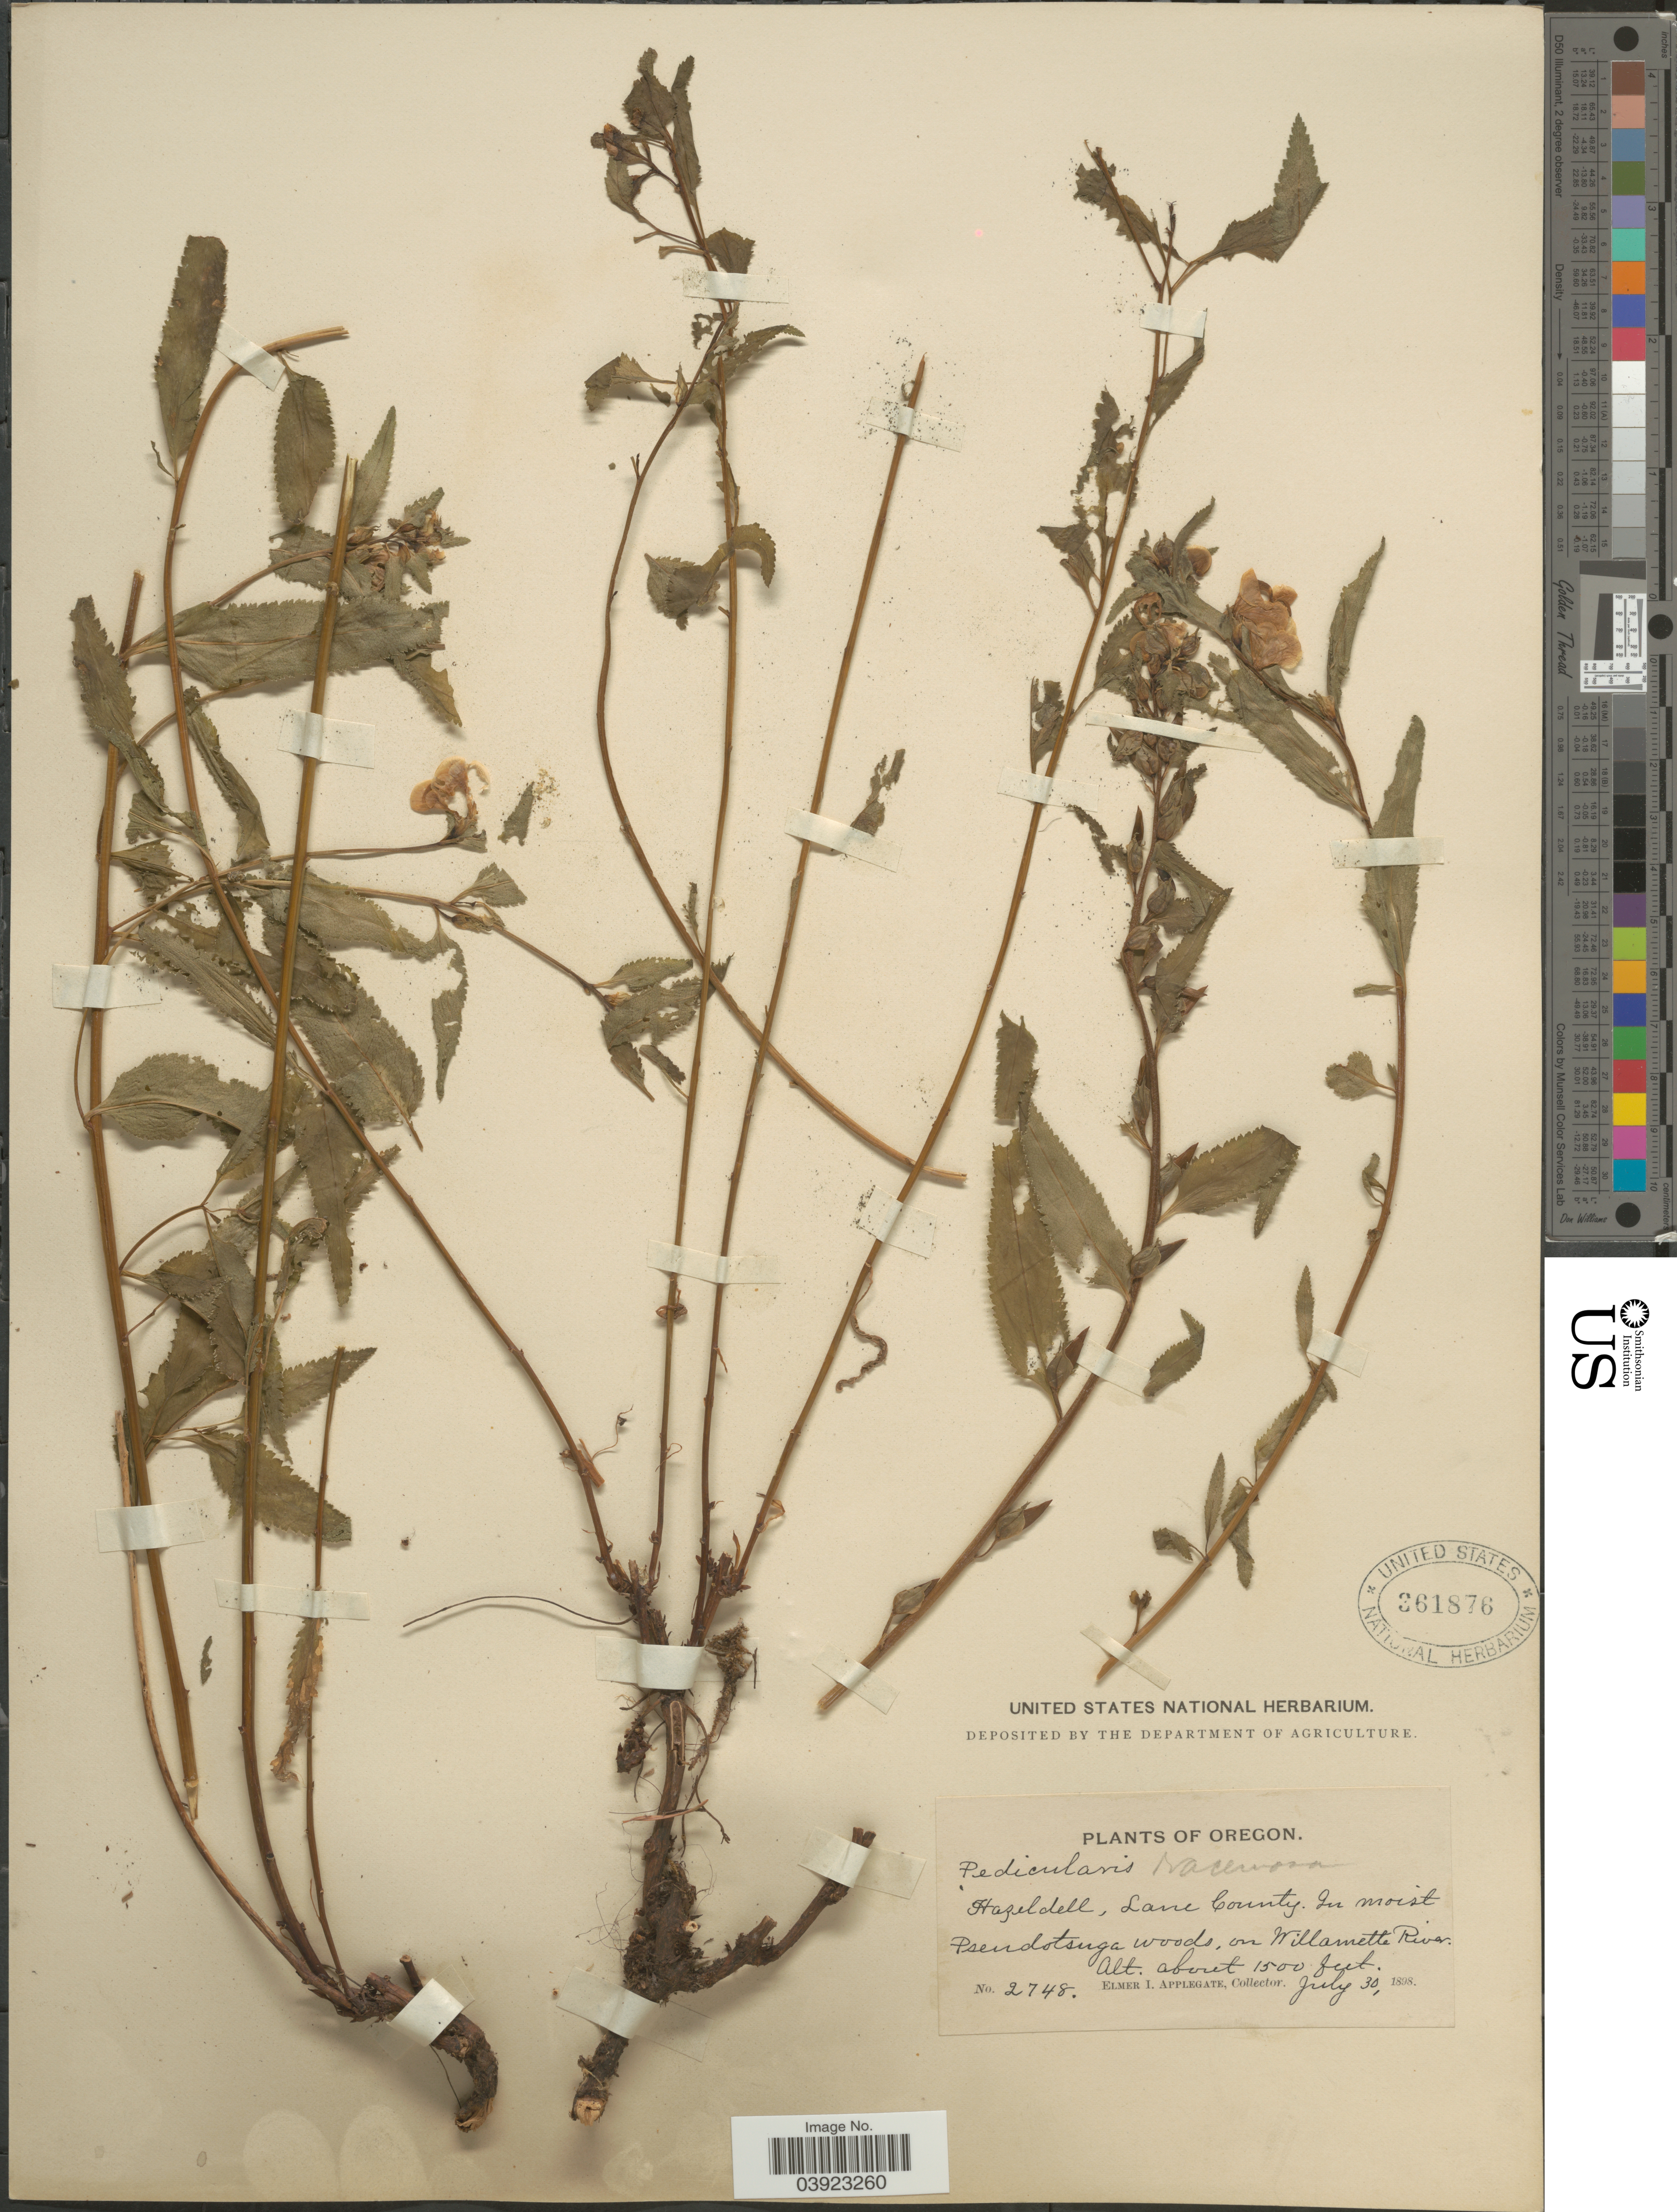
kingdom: Plantae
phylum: Tracheophyta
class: Magnoliopsida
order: Lamiales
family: Orobanchaceae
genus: Pedicularis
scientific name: Pedicularis racemosa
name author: Douglas ex Benth.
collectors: E. I. Applegate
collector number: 2748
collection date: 1898-07-30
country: United States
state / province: Oregon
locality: Hazeldell, Lane County. On Willamette River.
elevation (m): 457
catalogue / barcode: US 361876